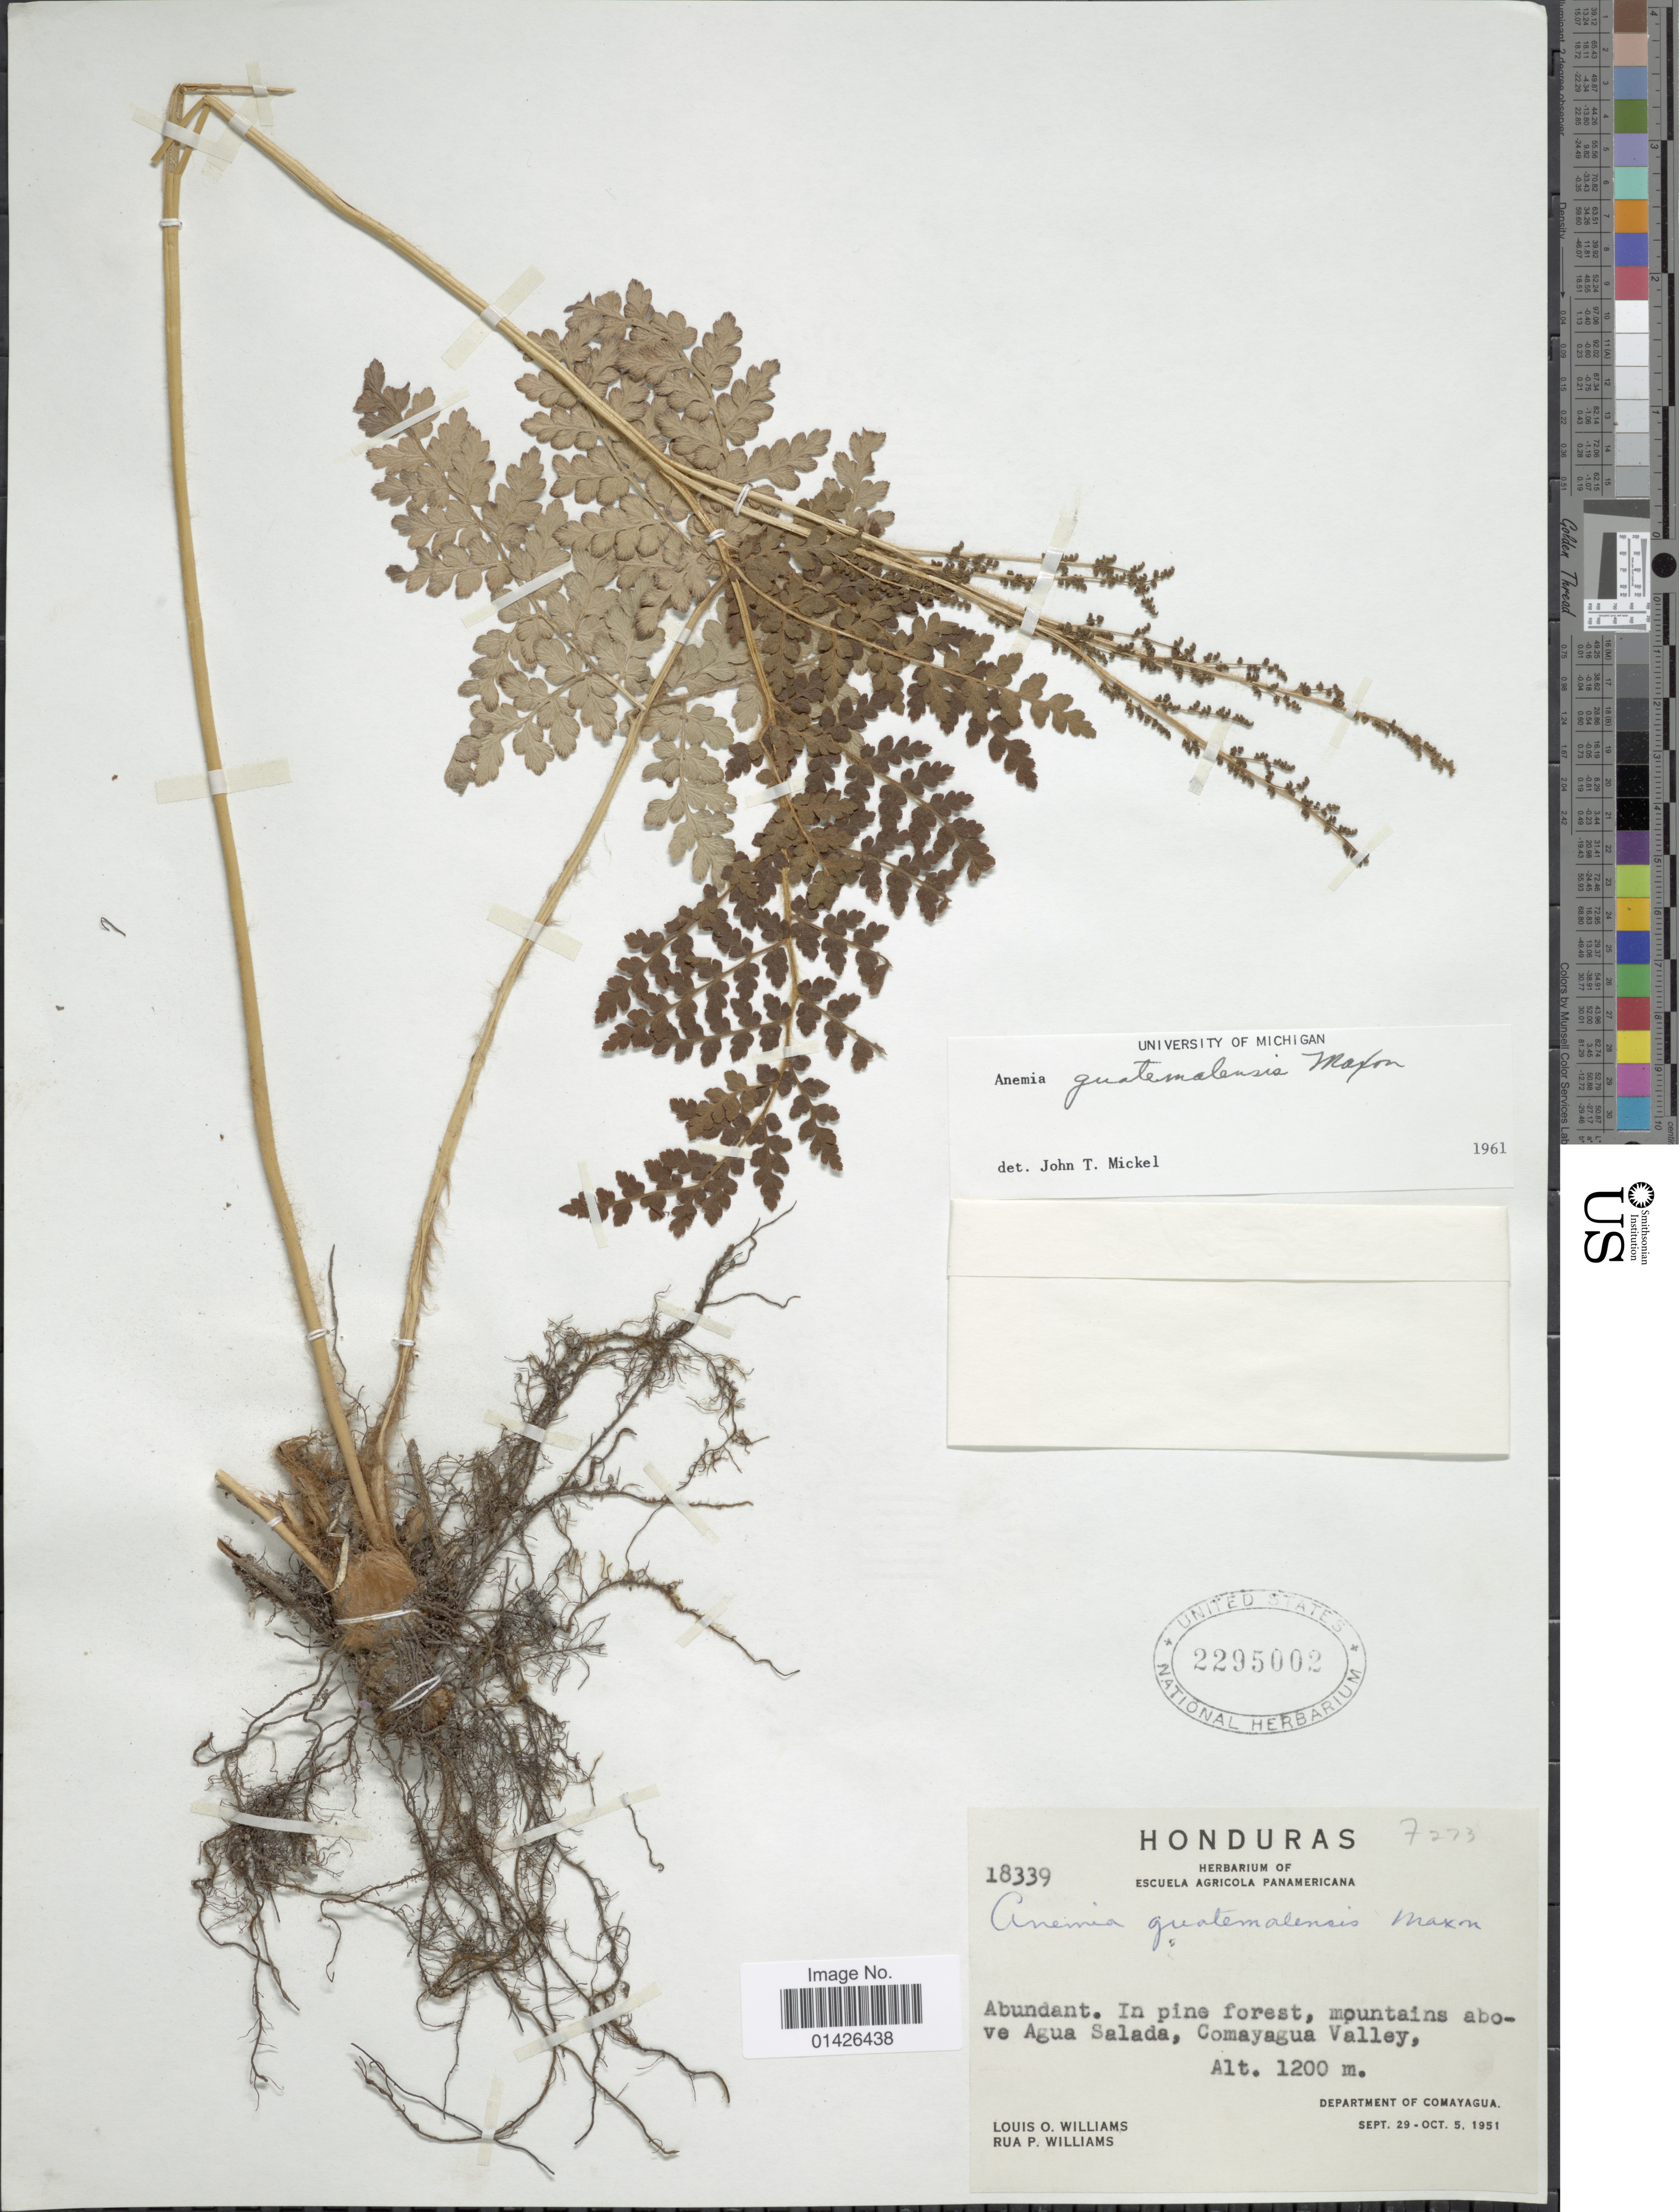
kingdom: Plantae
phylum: Tracheophyta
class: Polypodiopsida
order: Schizaeales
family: Anemiaceae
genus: Anemia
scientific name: Anemia guatemalensis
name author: Maxon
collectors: L. O. Williams & R. P. Williams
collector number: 18339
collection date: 1951-09-29/1951-10-05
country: Honduras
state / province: Comayagua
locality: Mountains above Agua Salada, Comayagua Valley,Department of Comayagu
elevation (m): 1200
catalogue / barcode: US 2295002